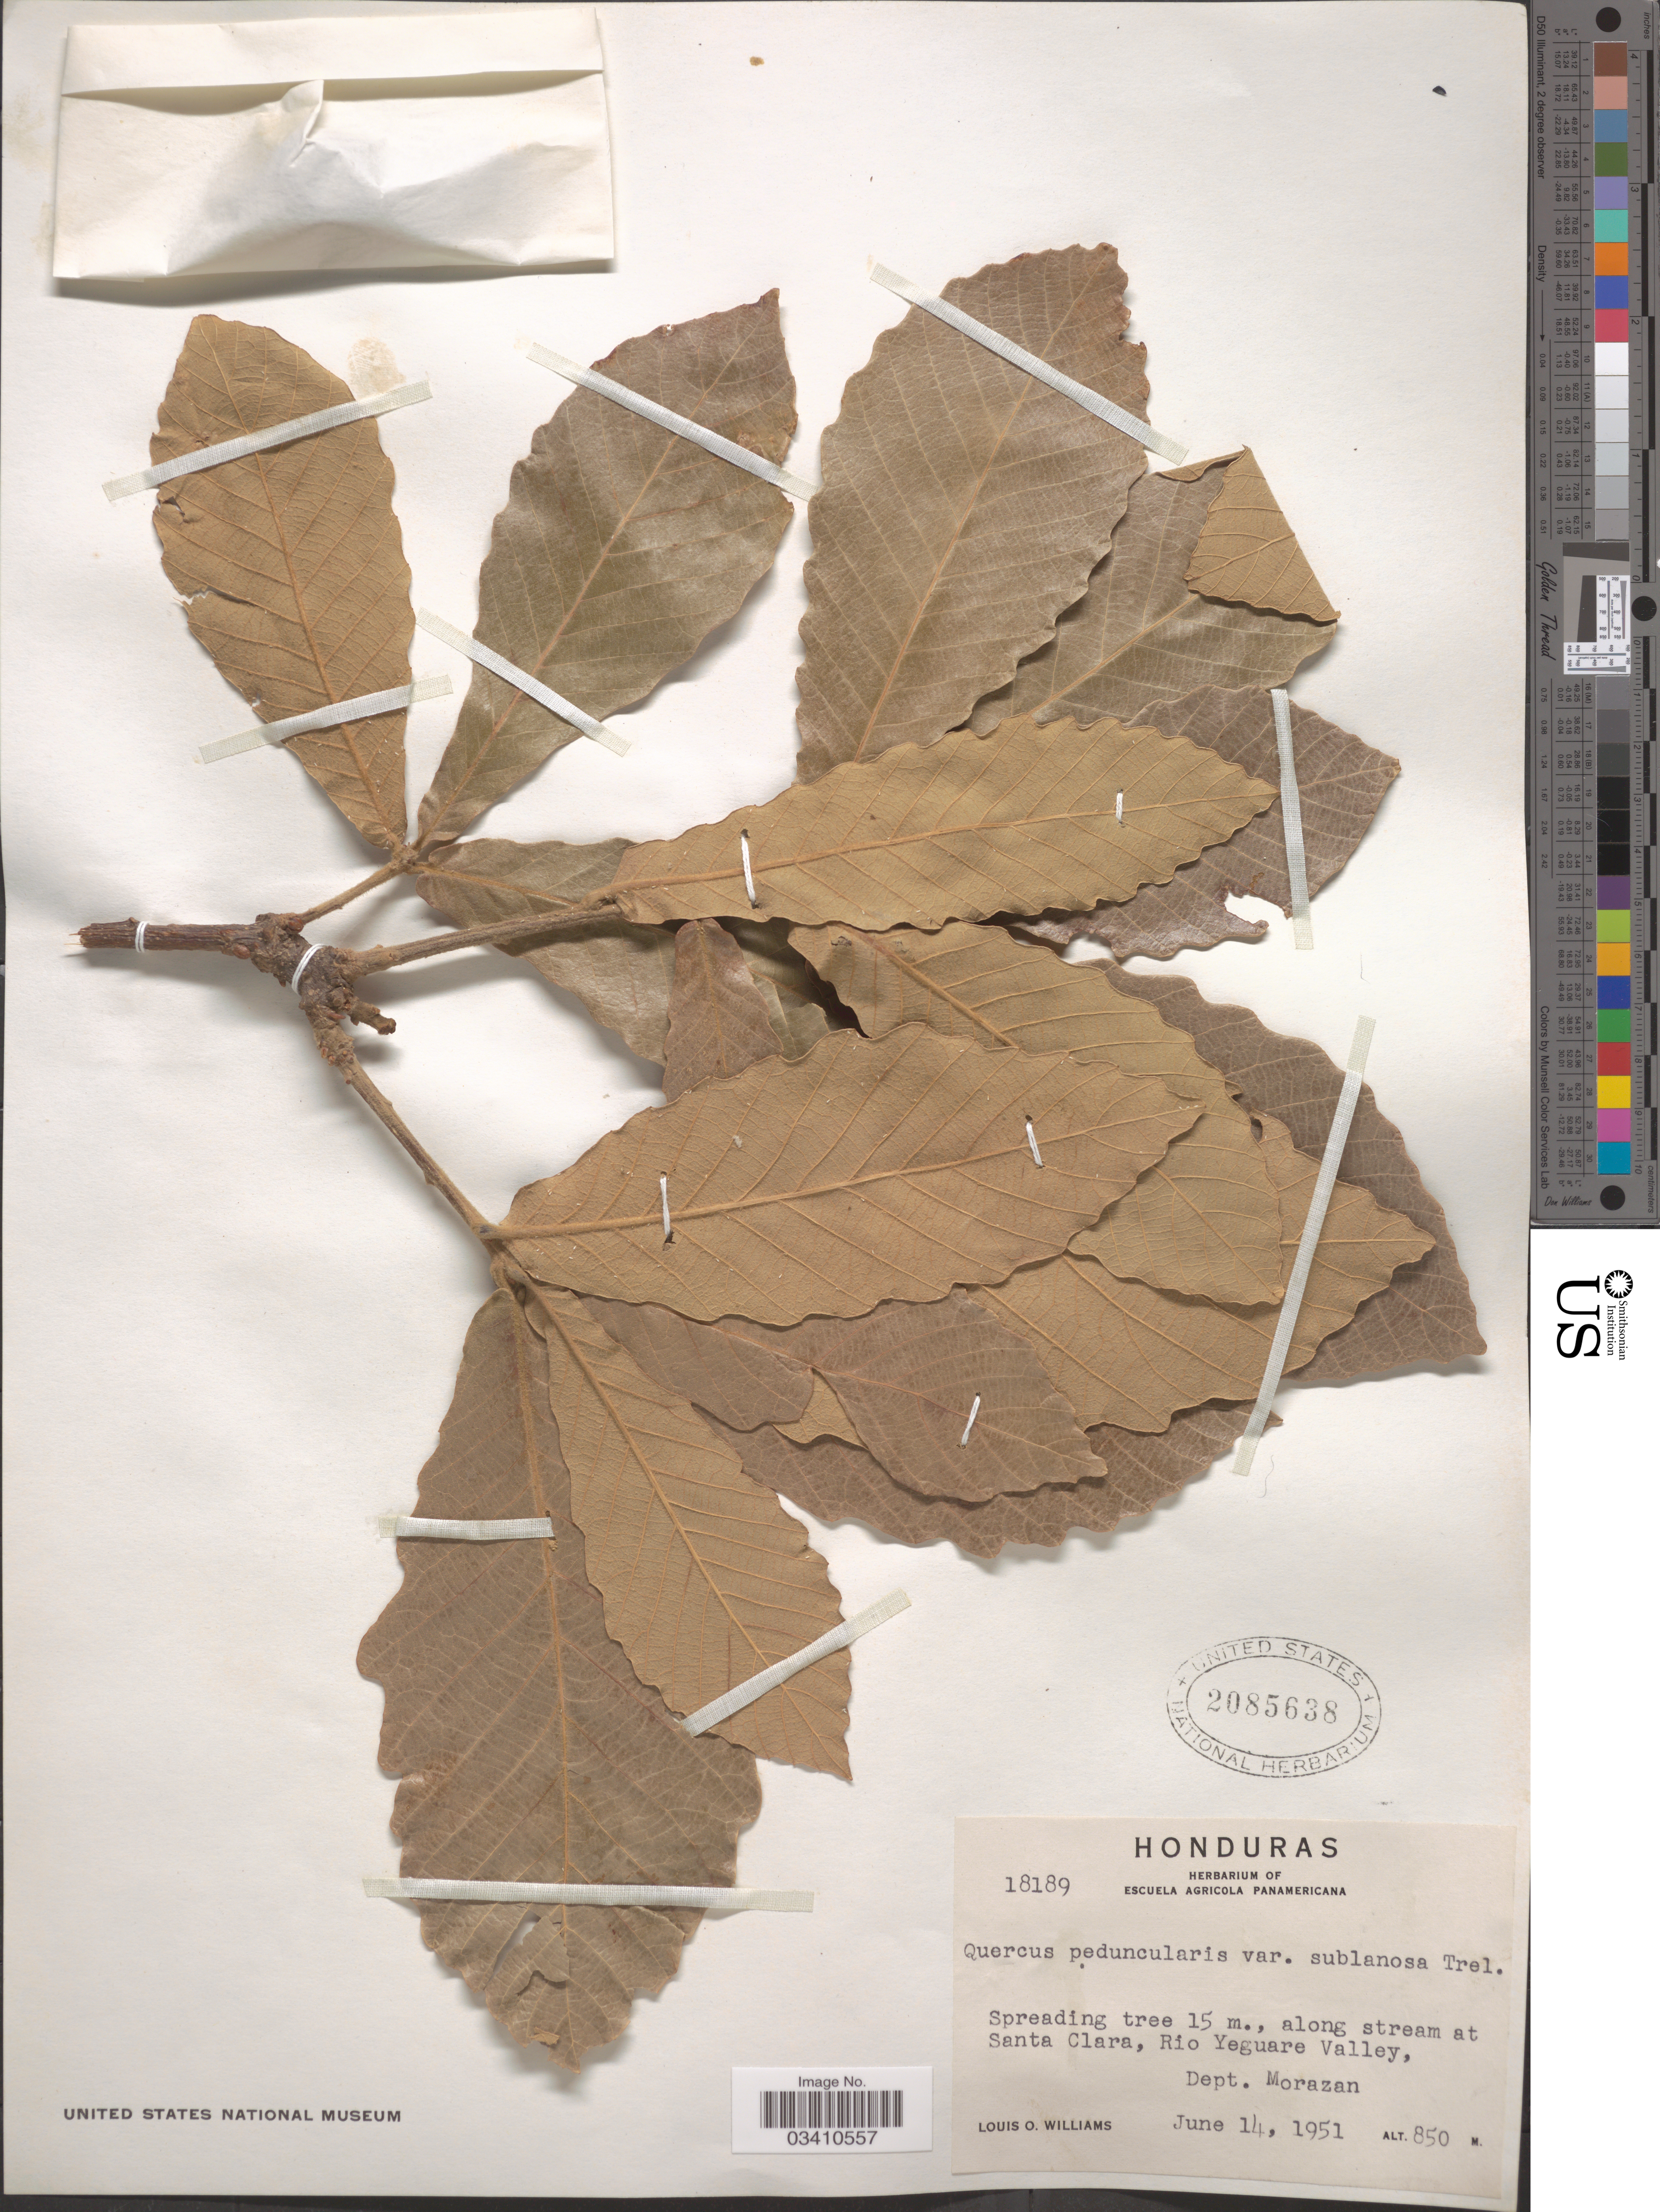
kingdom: Plantae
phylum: Tracheophyta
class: Magnoliopsida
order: Fagales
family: Fagaceae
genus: Quercus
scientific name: Quercus peduncularis var. sublanosa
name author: (Trel.) C.H. Müll.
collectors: L. O. Williams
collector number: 18189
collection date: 1951-06-14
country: Honduras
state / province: Fco. Morazán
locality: Along stream at Santa Clara, Rio Yeguare Valley, Dept. Morazan.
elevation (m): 850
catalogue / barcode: US 2085638